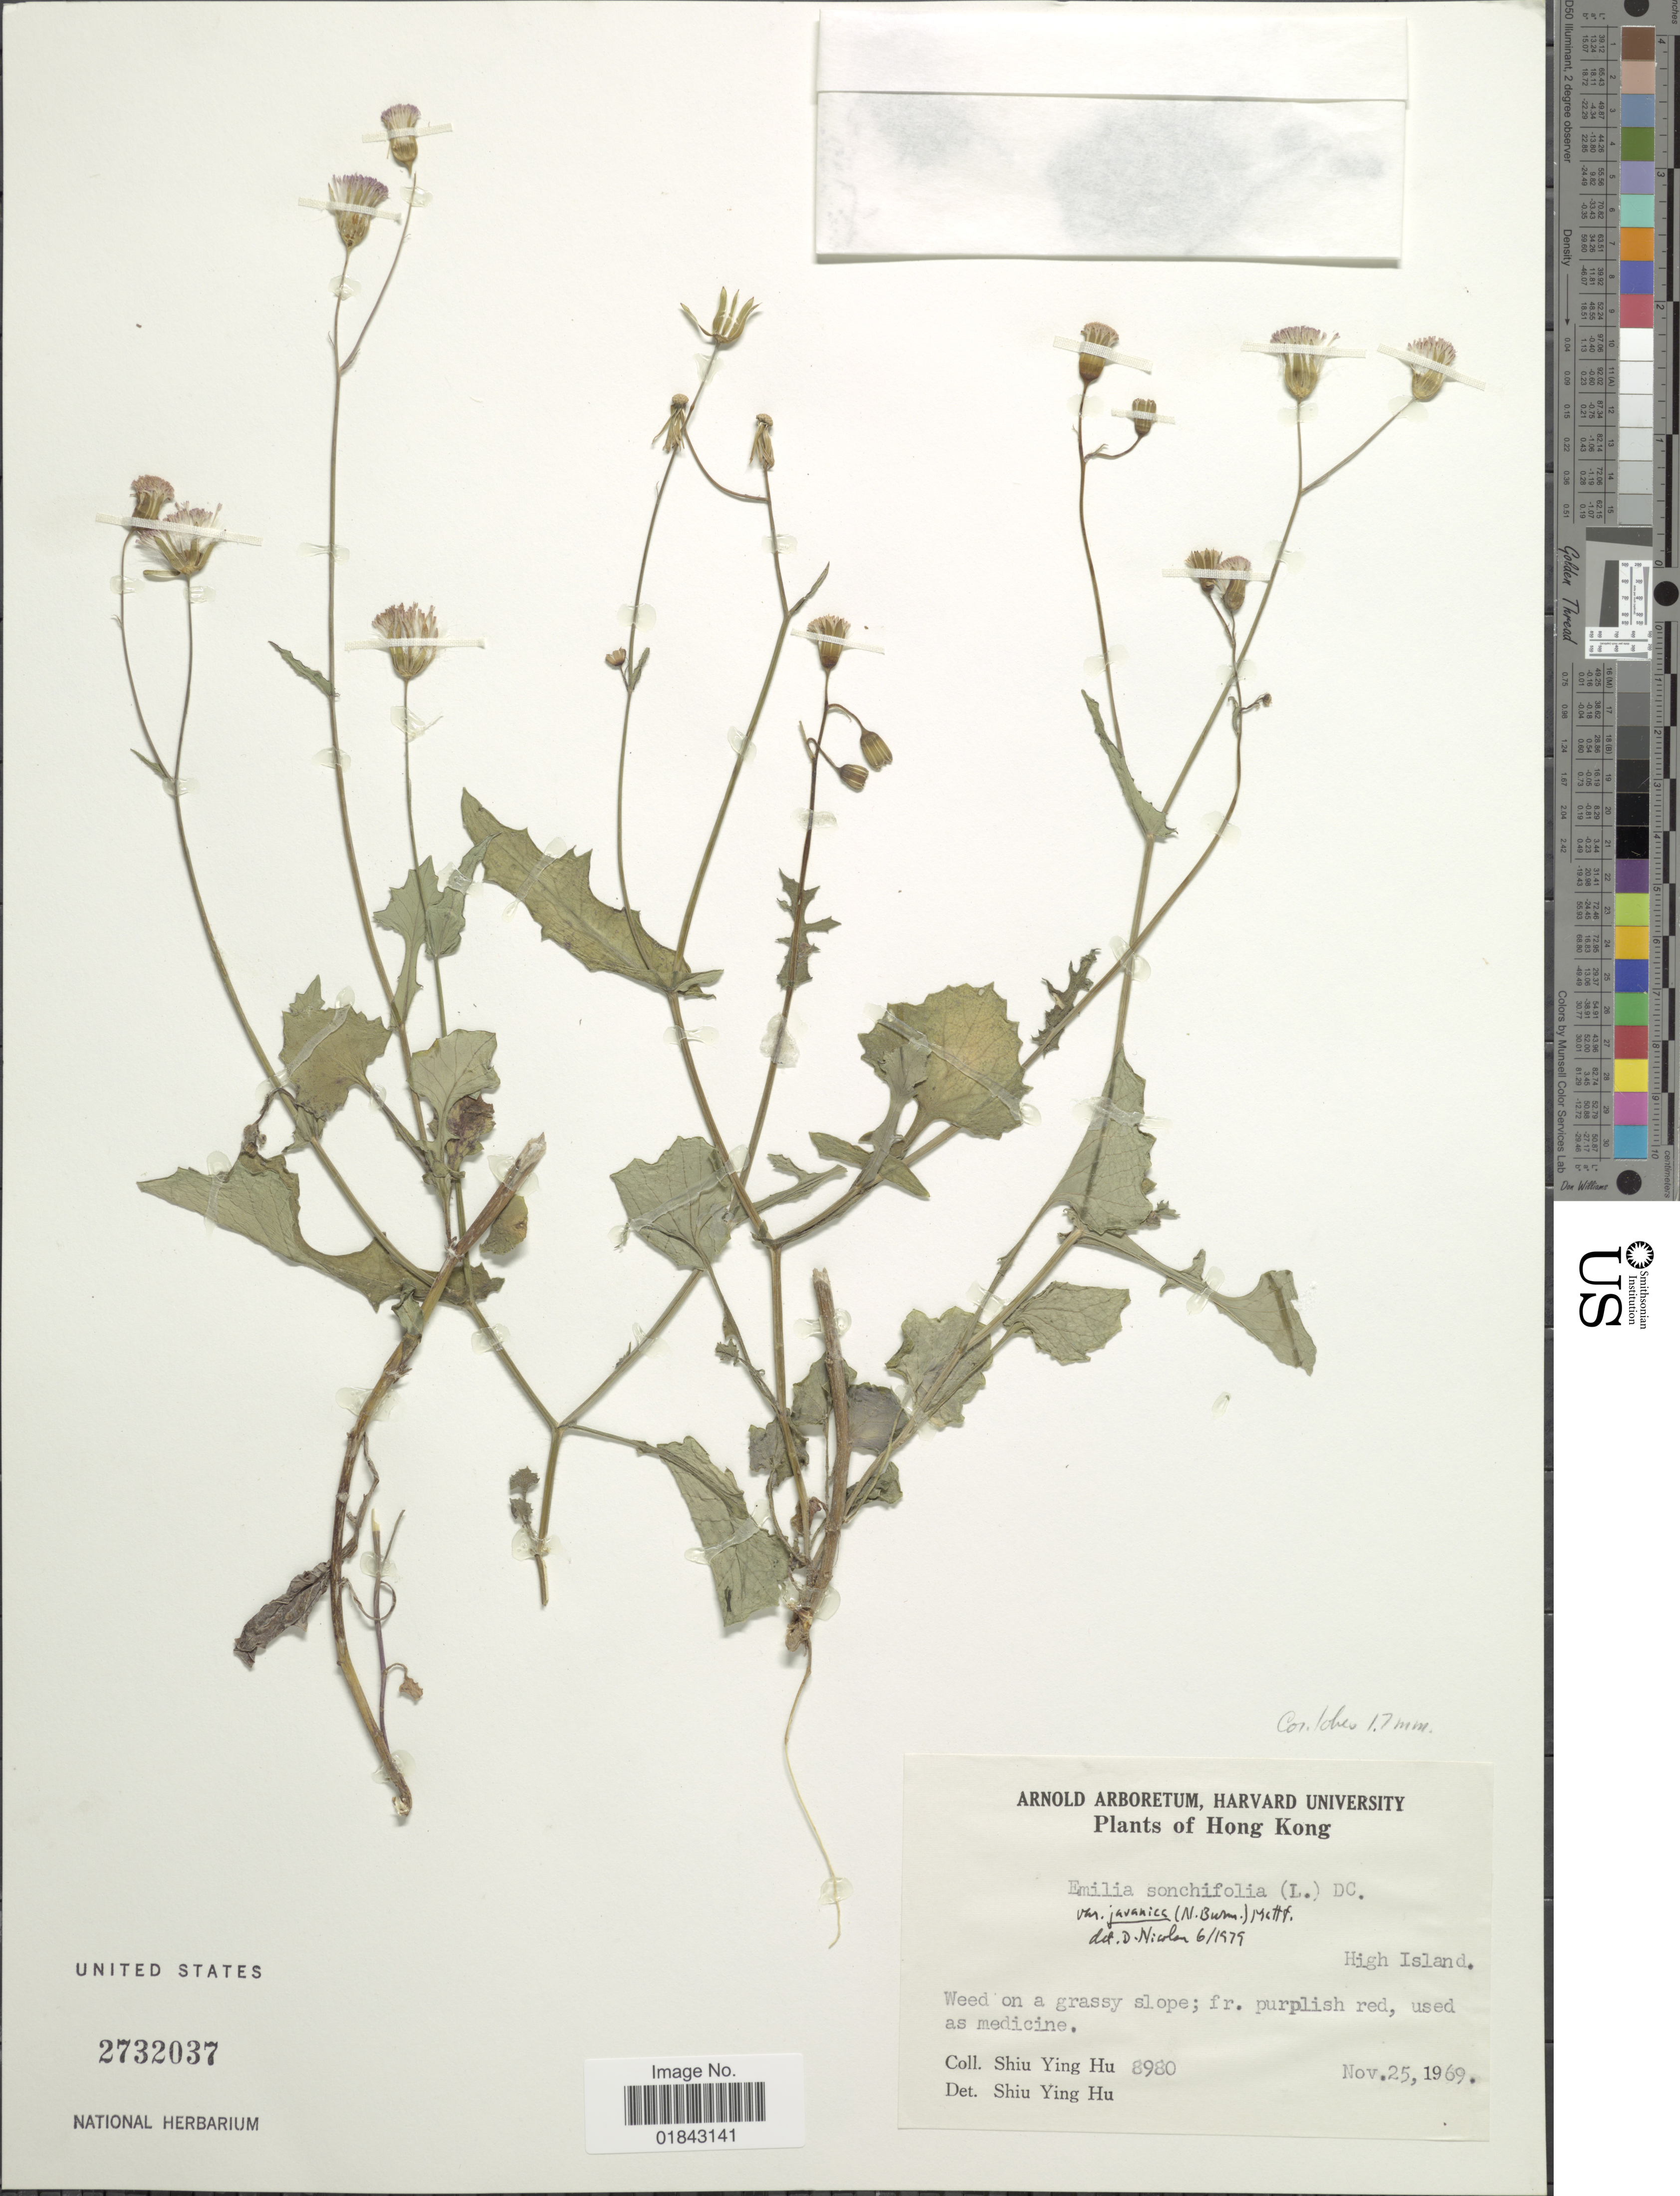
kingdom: Plantae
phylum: Tracheophyta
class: Magnoliopsida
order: Asterales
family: Asteraceae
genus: Emilia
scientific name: Emilia sonchifolia var. javanica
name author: (Burm. f.) Mattf.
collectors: S. Y. Hu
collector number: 8980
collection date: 1969-11-25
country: China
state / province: Hong Kong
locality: High Island, weed on a grassy slope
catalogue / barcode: US 2732037